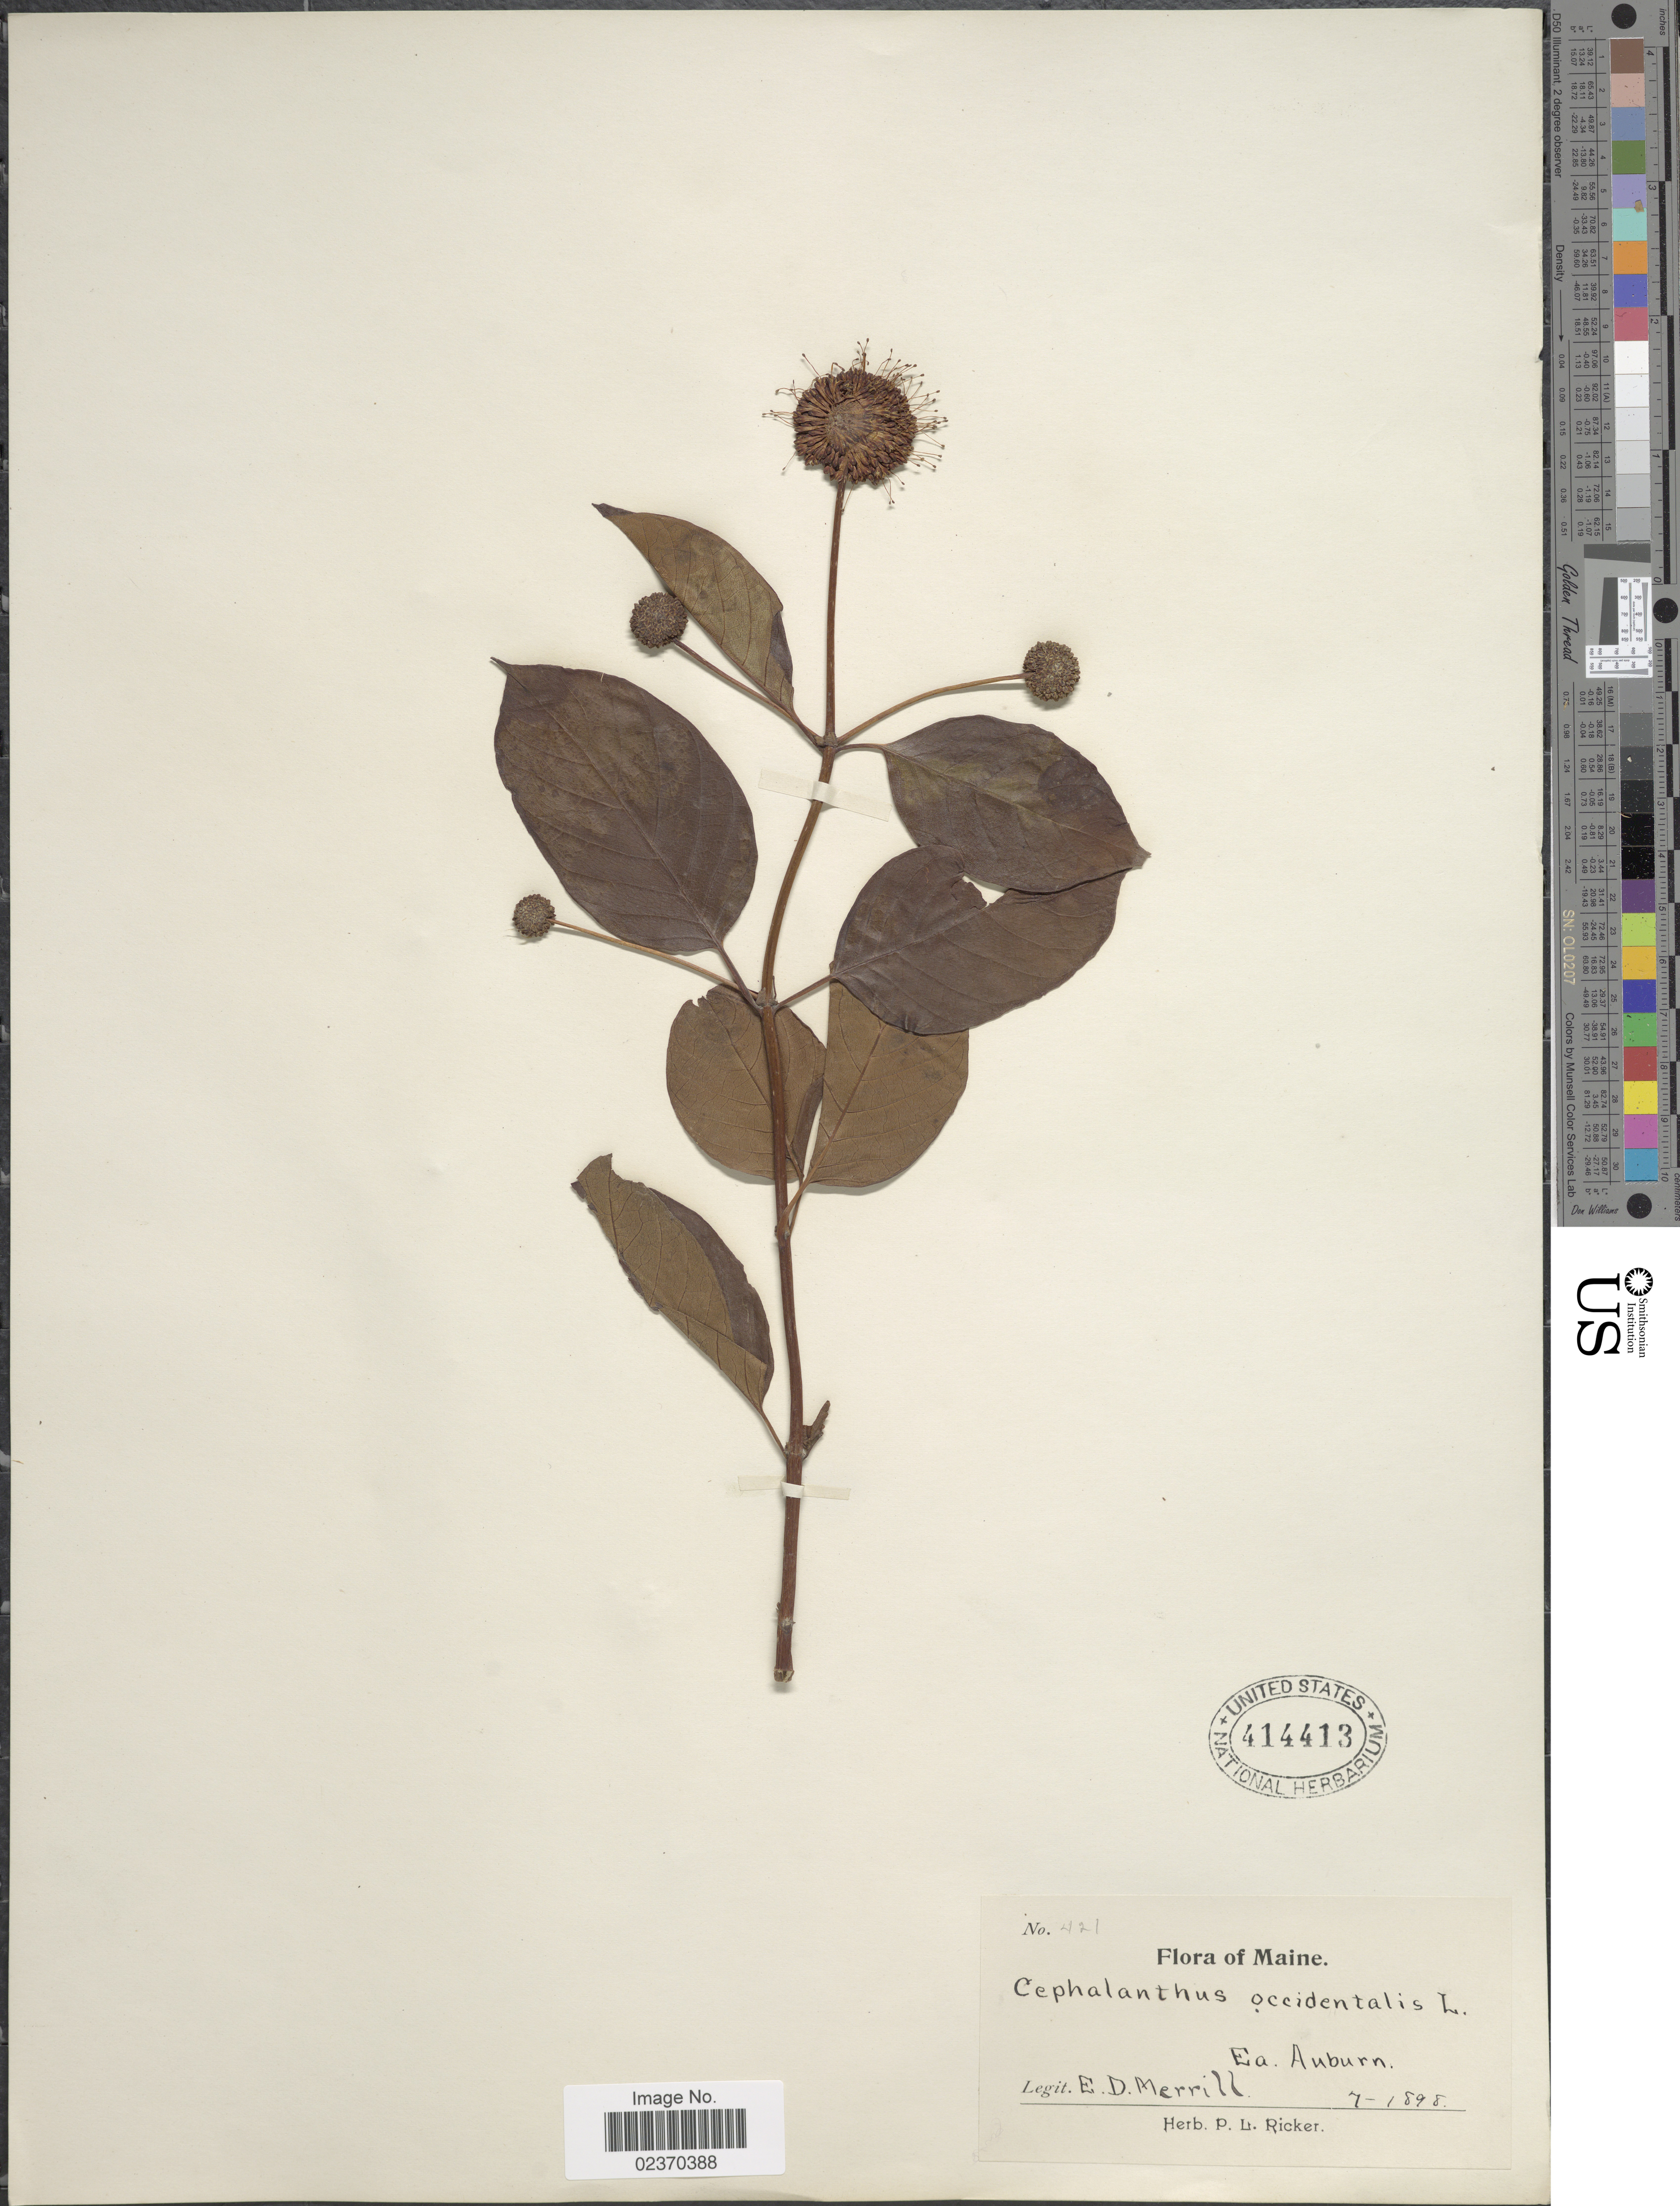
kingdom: Plantae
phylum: Tracheophyta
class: Magnoliopsida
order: Gentianales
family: Rubiaceae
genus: Cephalanthus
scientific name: Cephalanthus occidentalis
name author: L.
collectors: E. D. Merrill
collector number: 421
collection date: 1898-07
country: United States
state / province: Maine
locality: Ea. Auburn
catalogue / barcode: US 414413